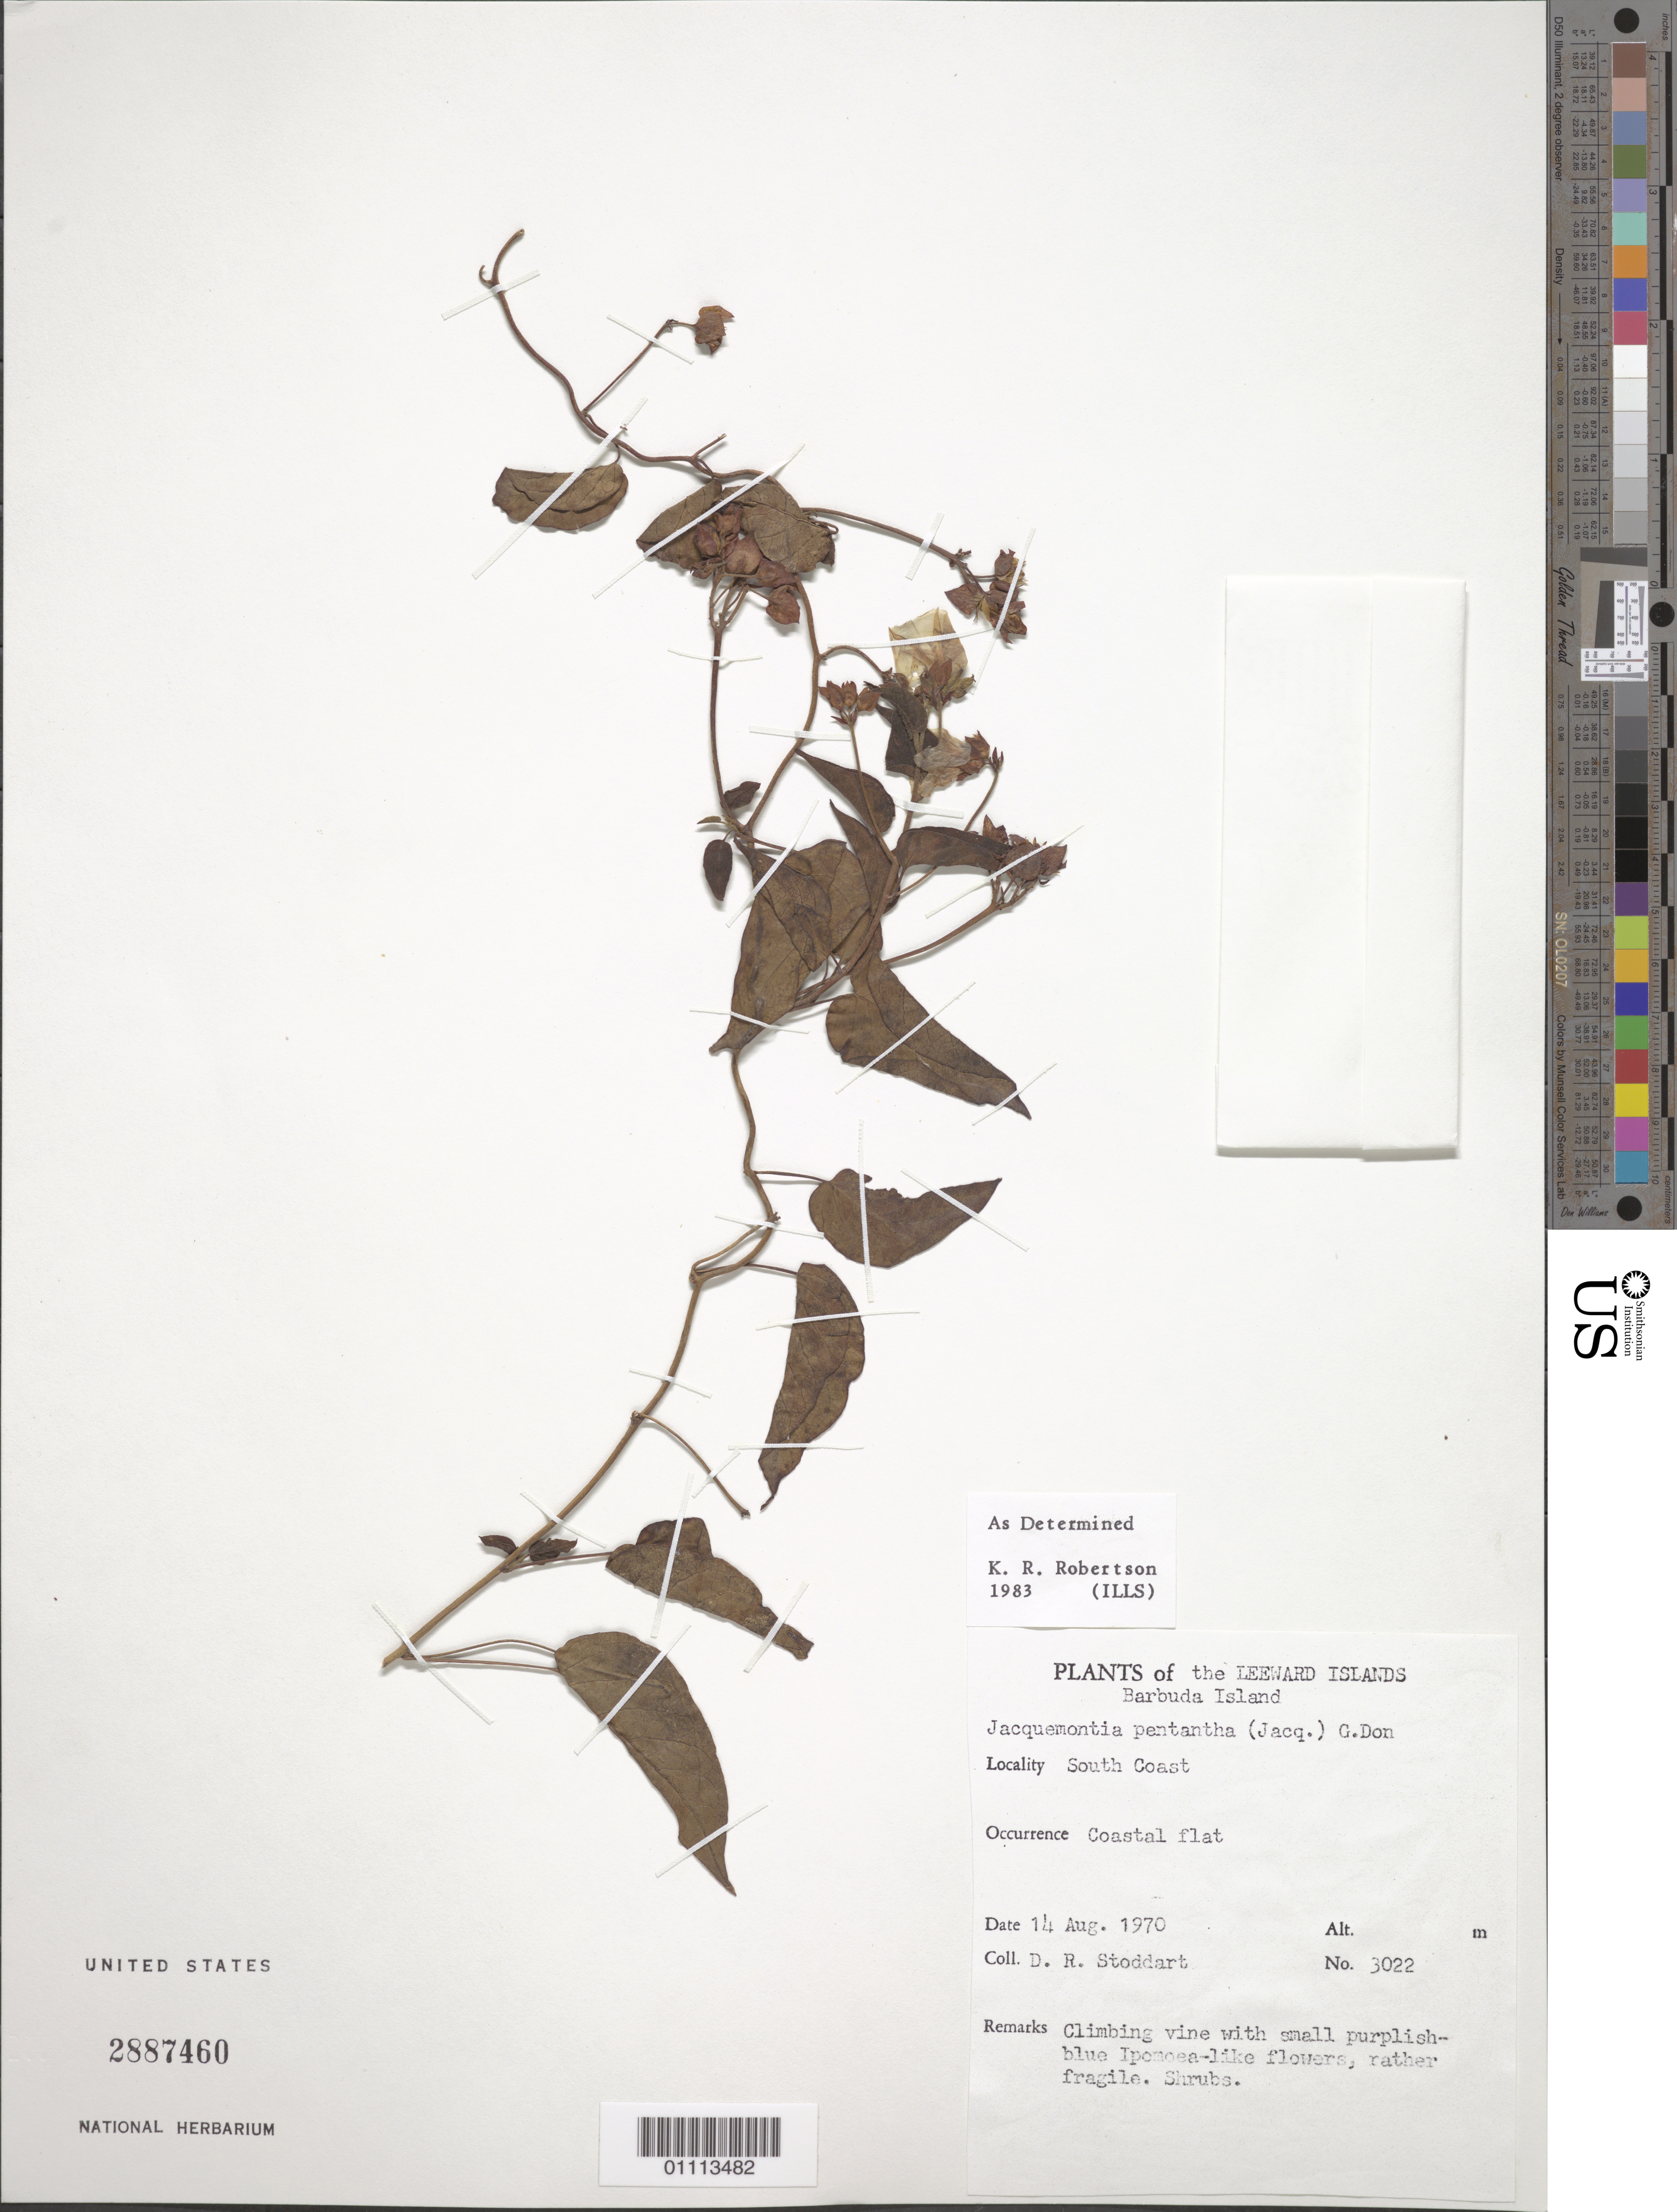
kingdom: Plantae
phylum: Tracheophyta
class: Magnoliopsida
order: Solanales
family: Convolvulaceae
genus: Jacquemontia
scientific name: Jacquemontia pentanthos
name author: (Jacq.) G. Don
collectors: D. R. Stoddart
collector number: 3022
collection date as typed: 14 Aug 1970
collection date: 1970-08-14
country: Antigua and Barbuda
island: Barbuda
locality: S. Coast. Coastal flat.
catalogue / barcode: US 2887460